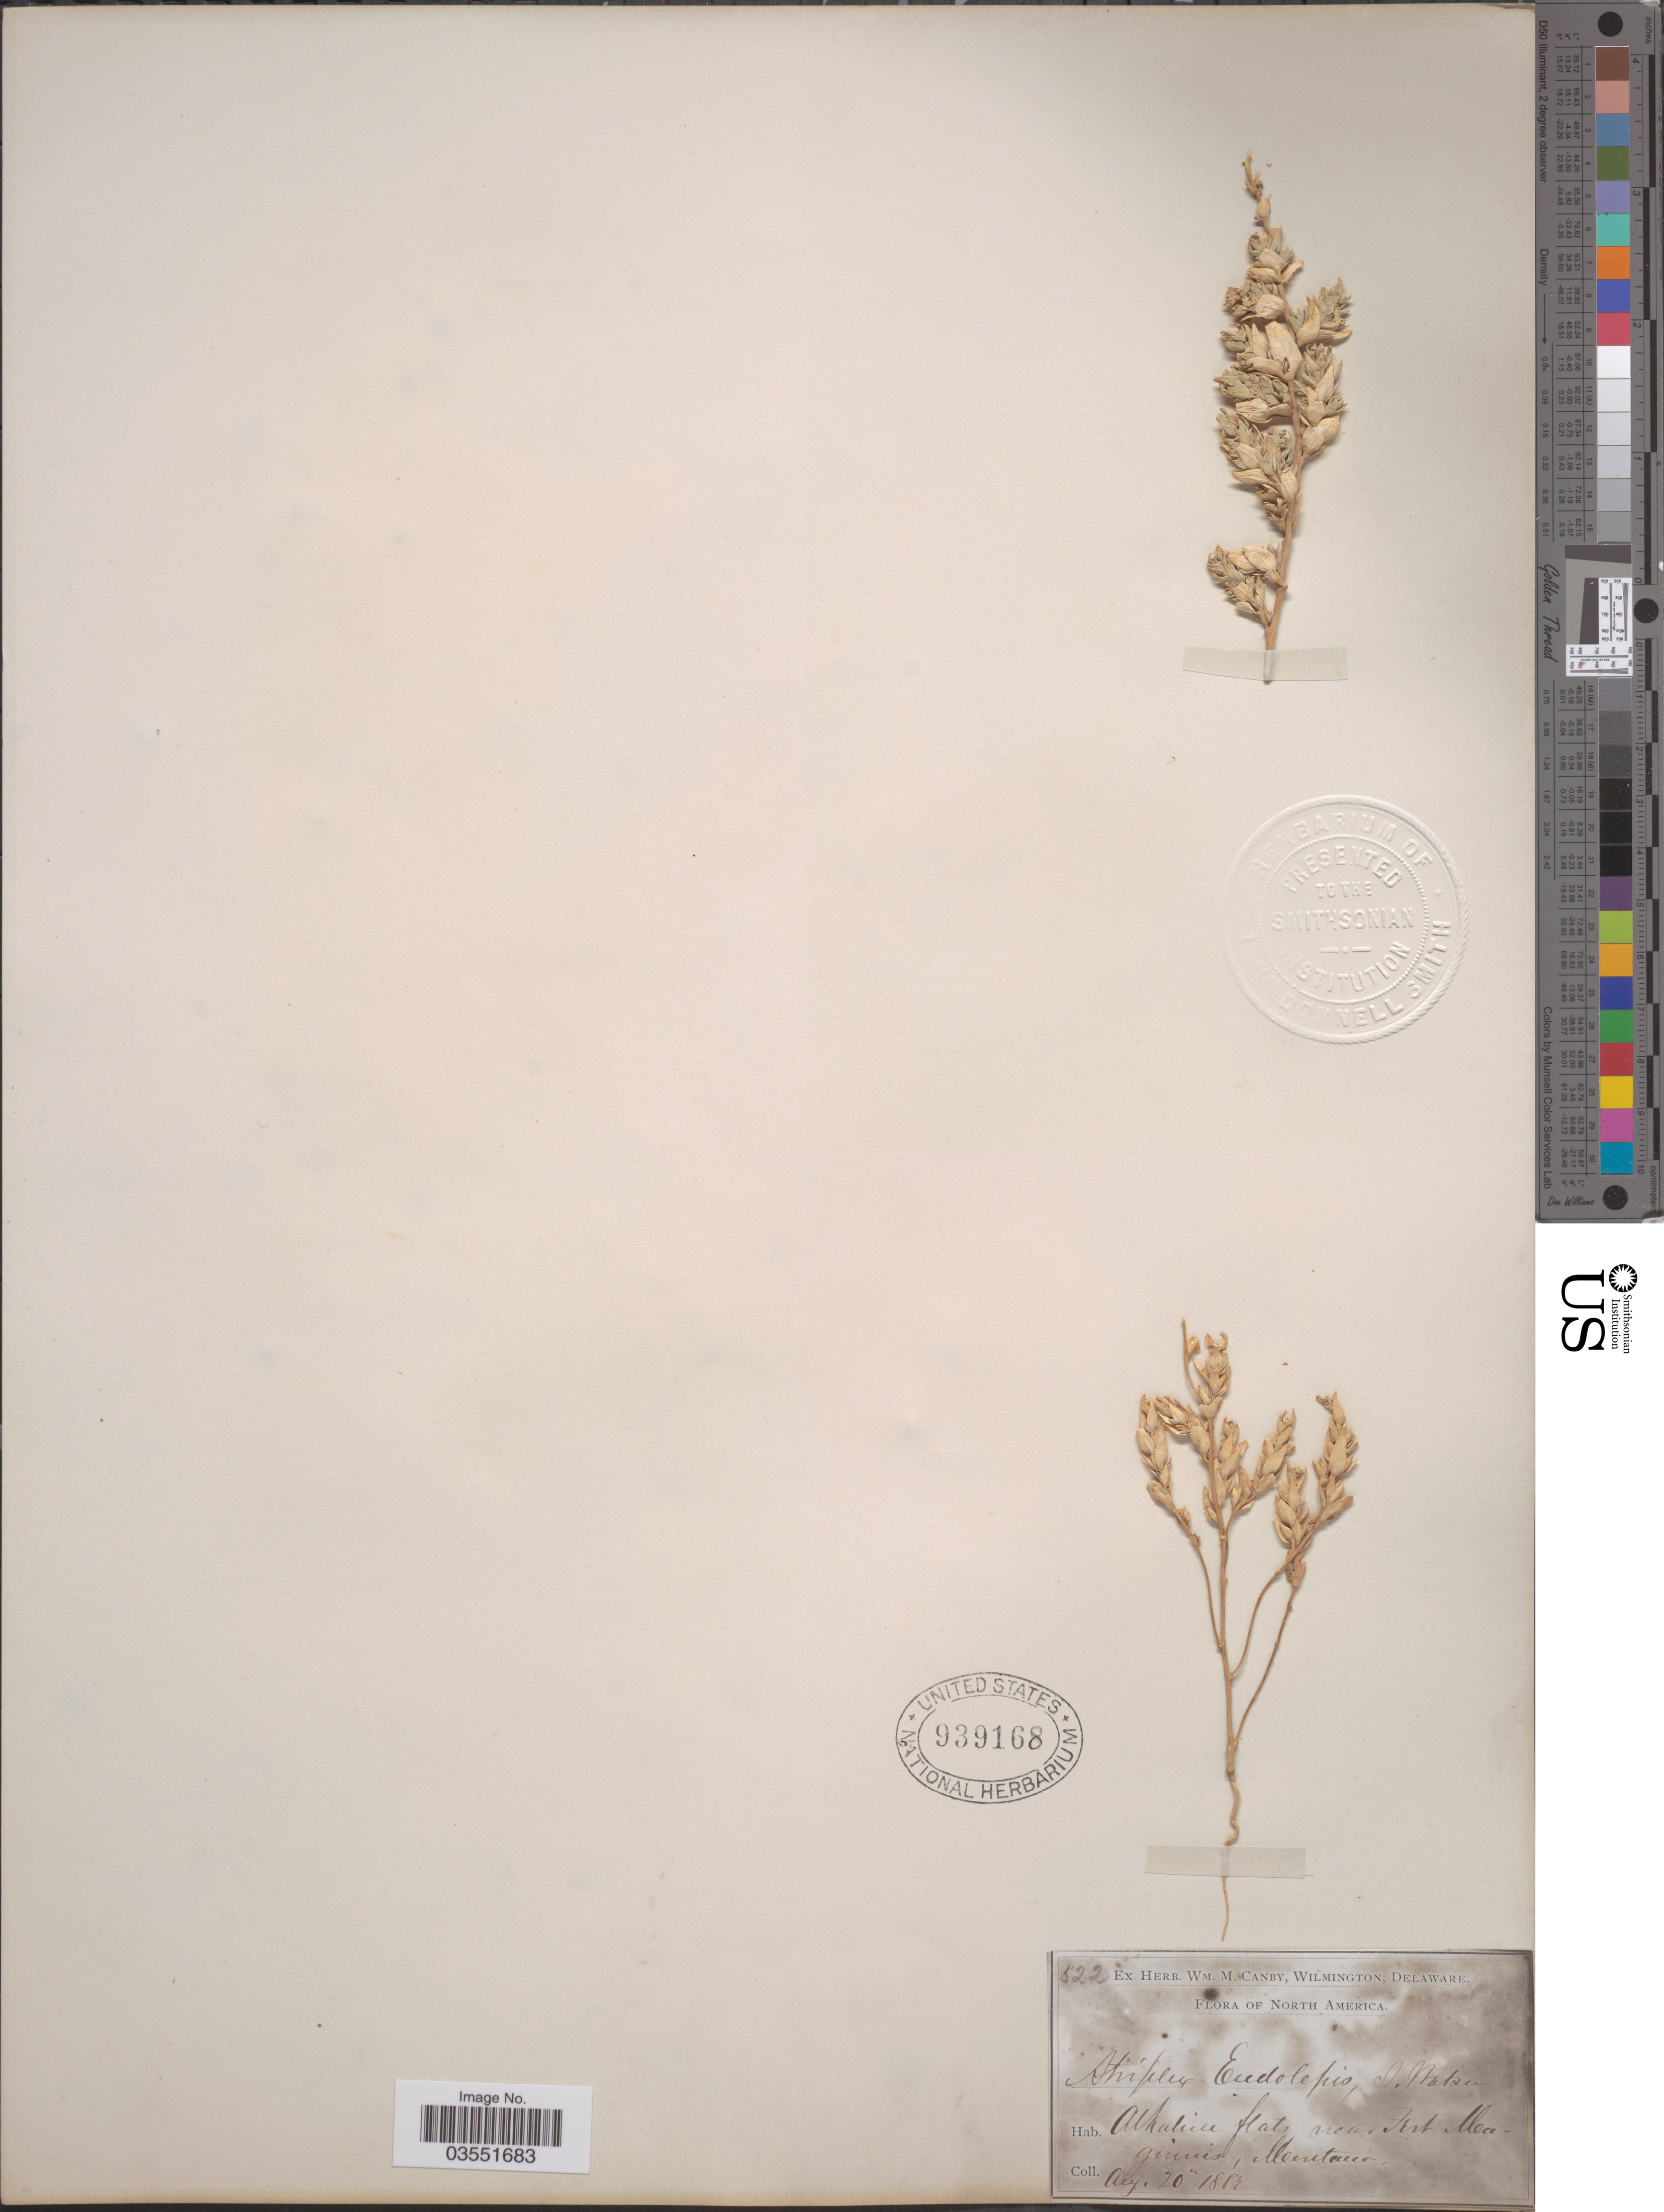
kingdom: Plantae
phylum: Tracheophyta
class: Magnoliopsida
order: Caryophyllales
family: Amaranthaceae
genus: Stutzia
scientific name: Stutzia dioica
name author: (Nutt.) E.H. Zacharias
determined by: Strong, Mark T., (BOT), Smithsonian Institution - National Museum of Natural History (UNITED STATES)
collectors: ex herb. W.M. Canby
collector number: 522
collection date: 1882-08-20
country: United States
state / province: Montana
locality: Near Fort Maginnis.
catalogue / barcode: US 939168